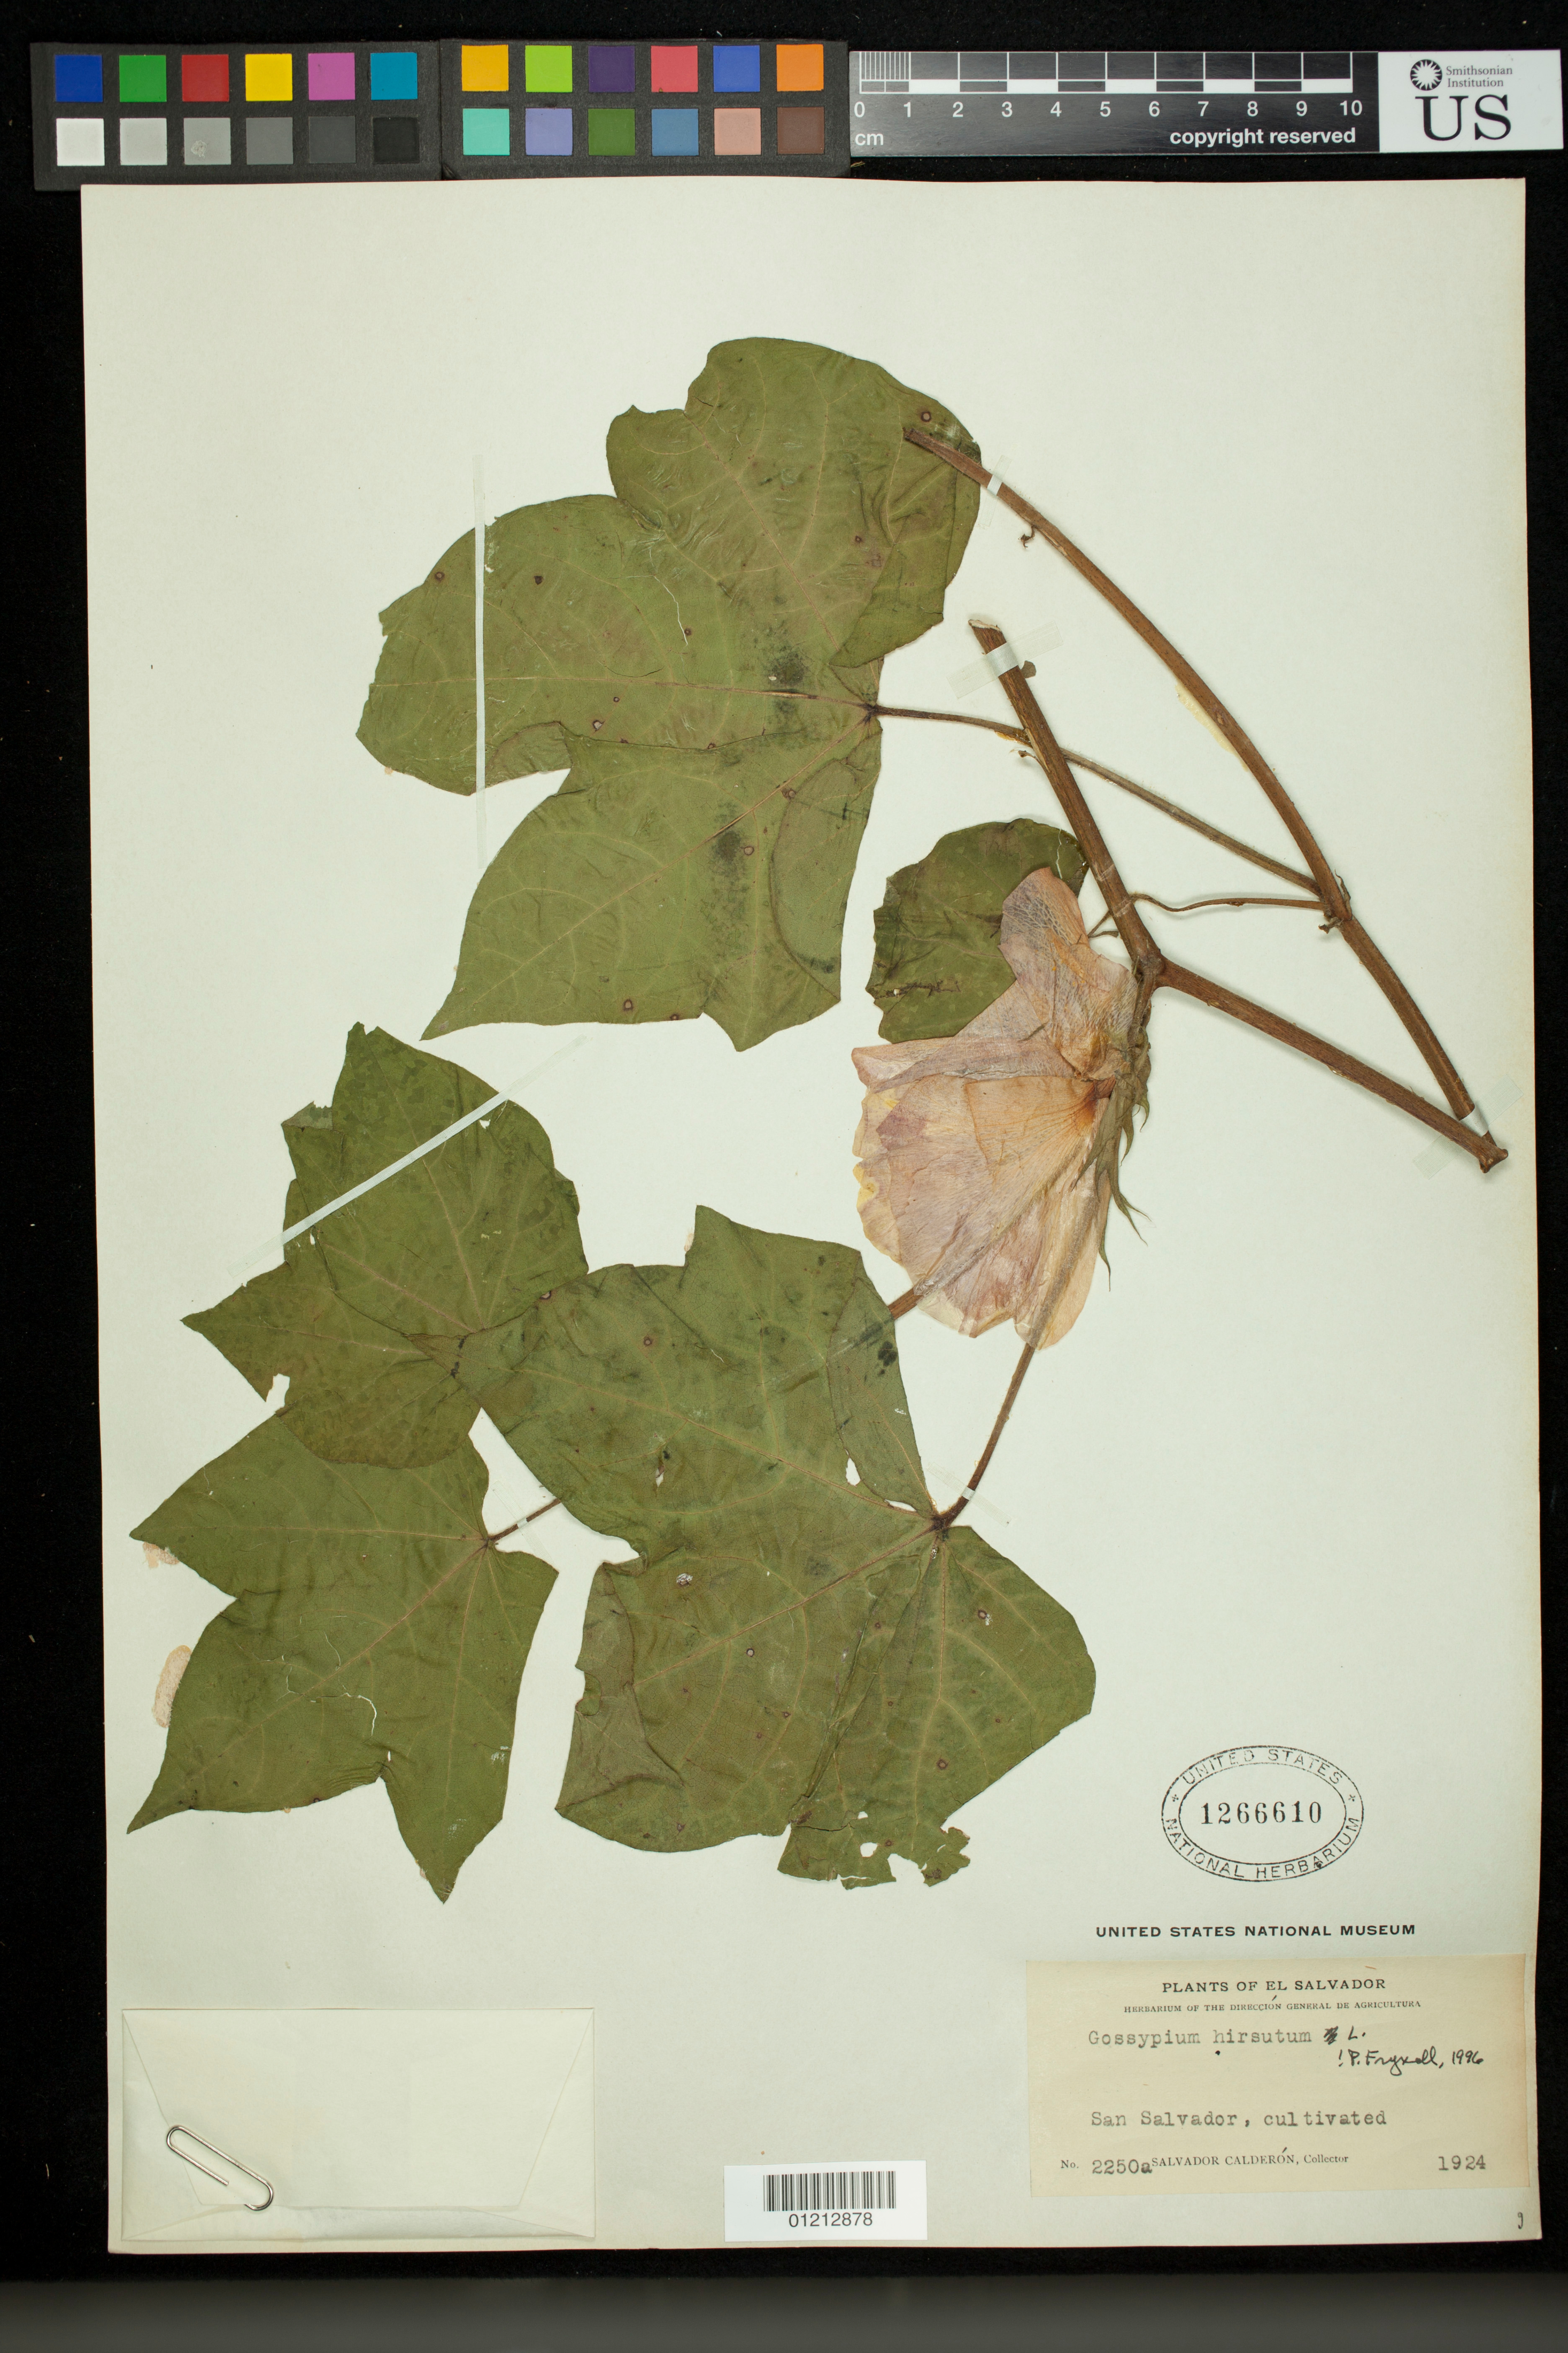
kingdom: Plantae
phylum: Tracheophyta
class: Magnoliopsida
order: Malvales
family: Malvaceae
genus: Gossypium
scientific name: Gossypium hirsutum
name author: L.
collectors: S. Calderón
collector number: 2250a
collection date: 1924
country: El Salvador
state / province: San Salvador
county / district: San Salvador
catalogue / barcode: US 1266610